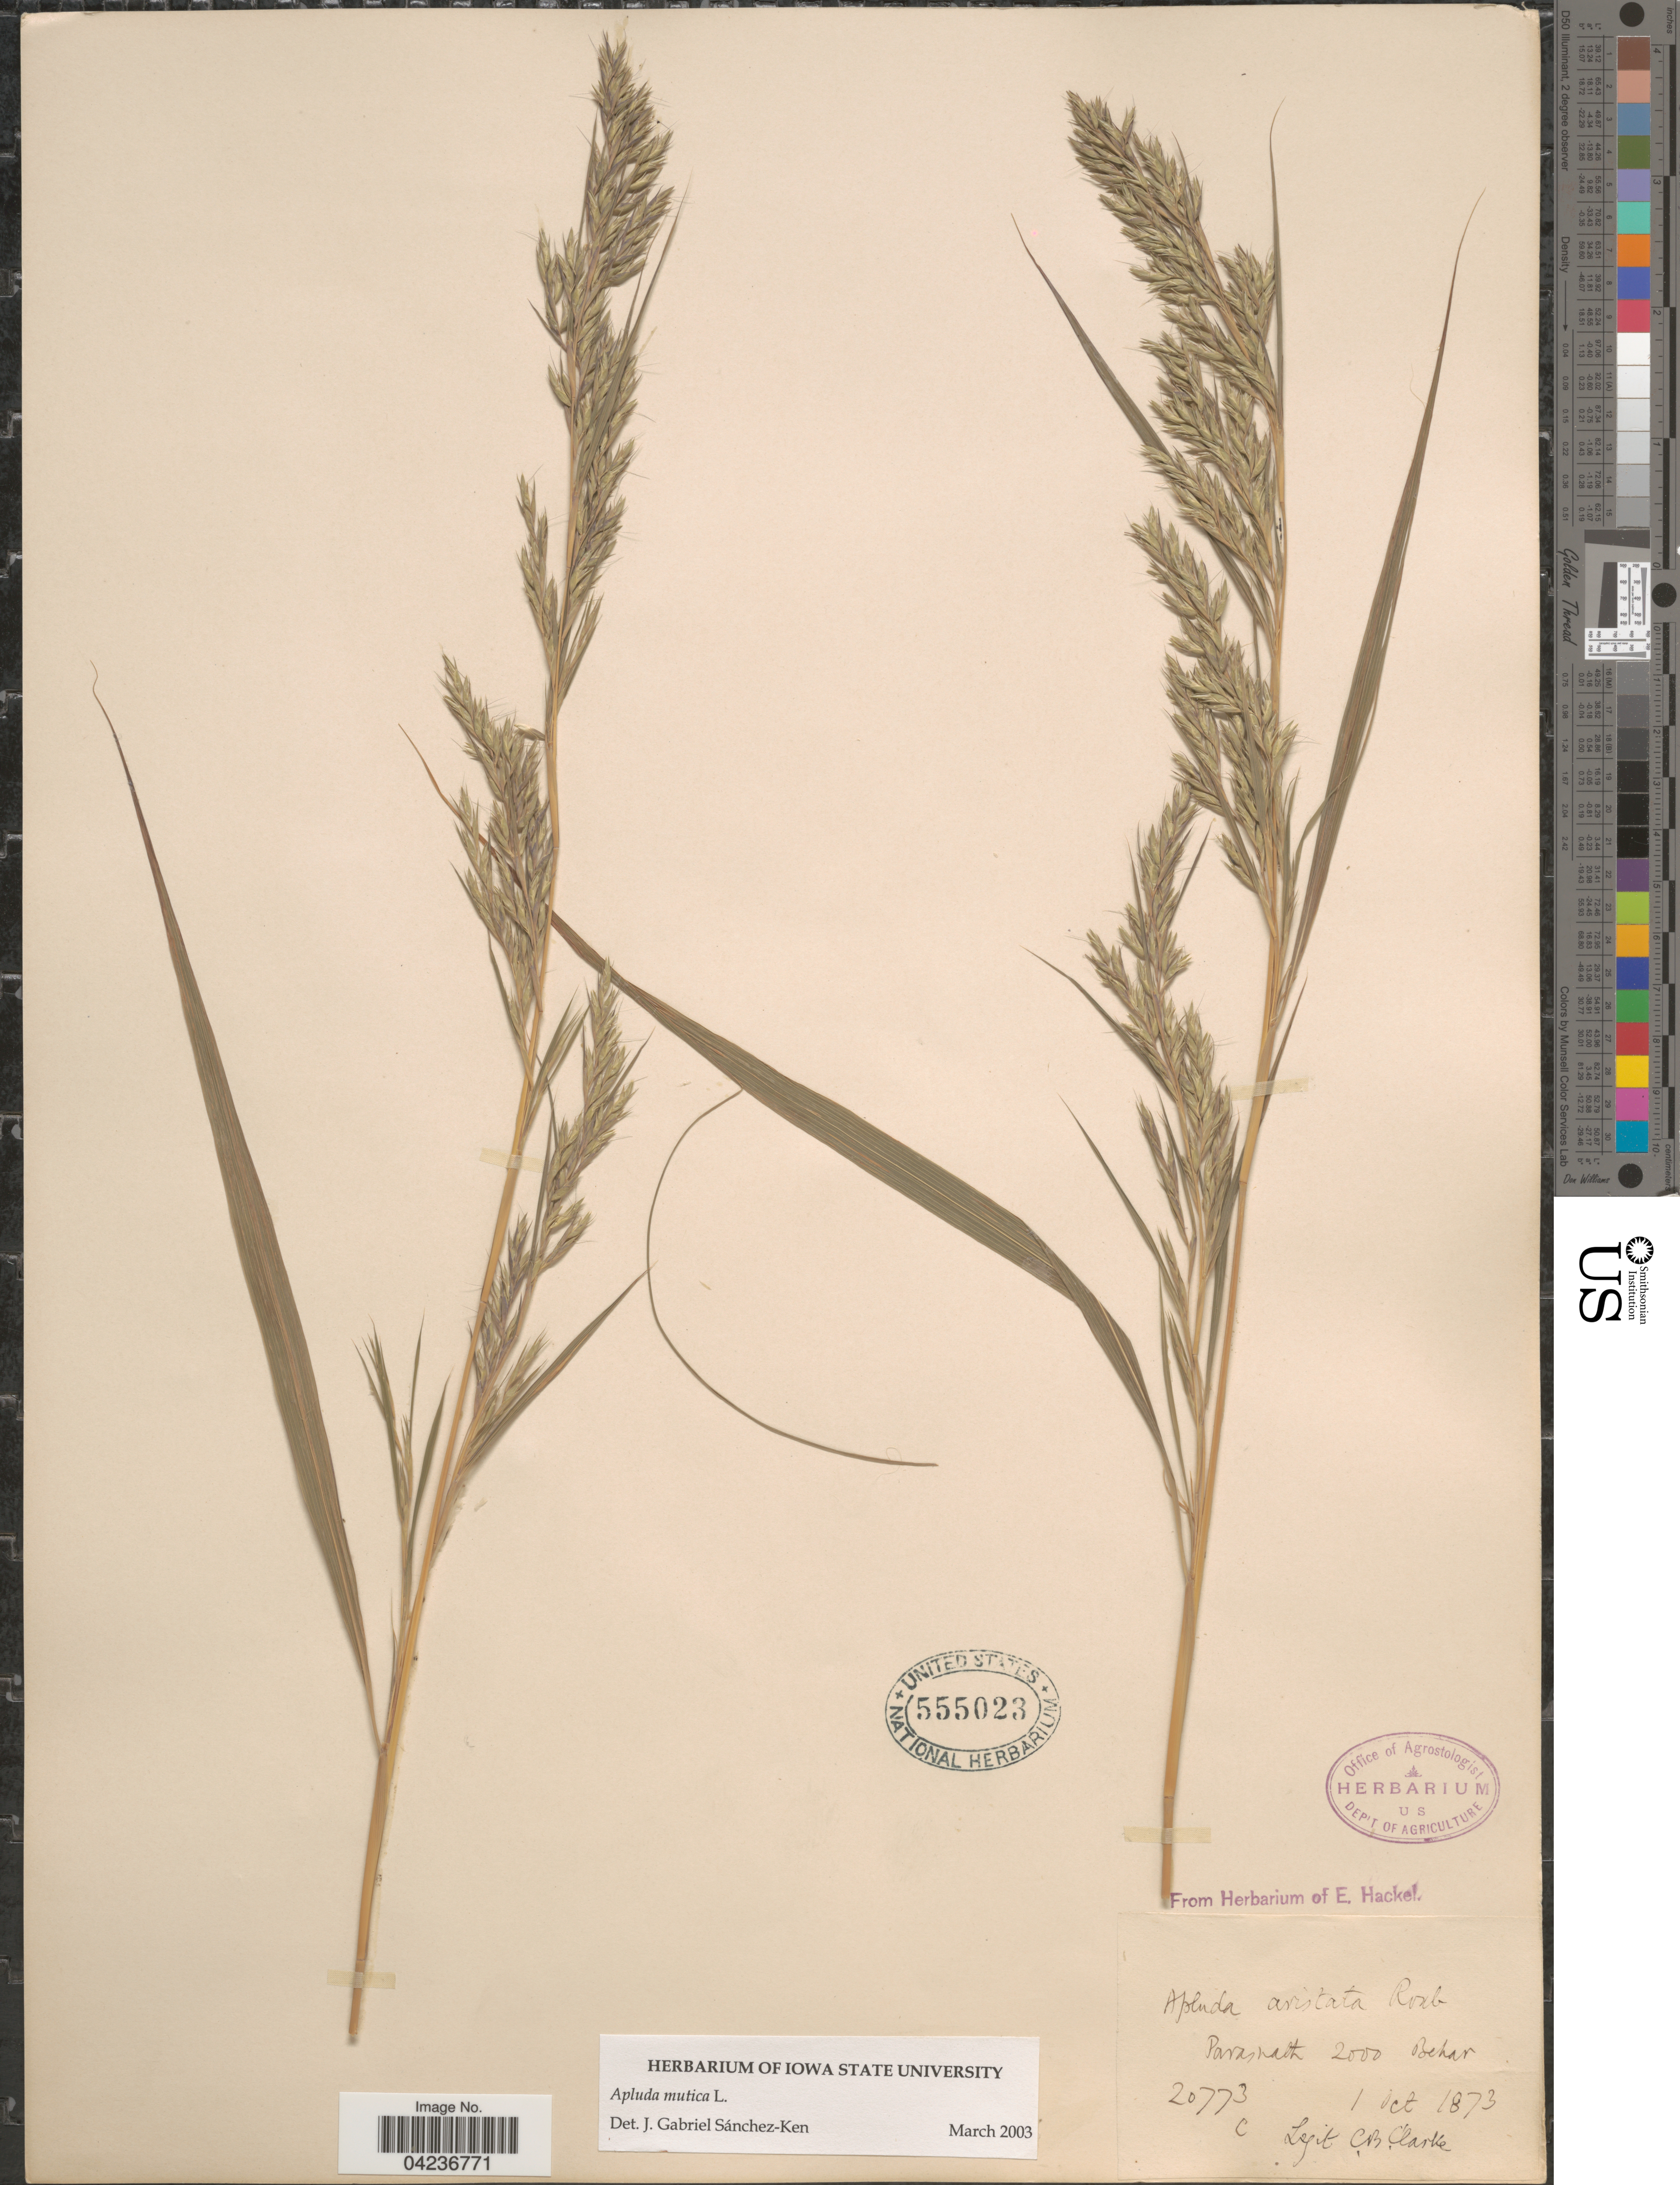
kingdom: Plantae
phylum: Tracheophyta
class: Liliopsida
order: Poales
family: Poaceae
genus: Apluda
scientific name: Apluda mutica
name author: L.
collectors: C. B. Clarke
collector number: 20773C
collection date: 1873-10-01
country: India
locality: Parasnath. Behar.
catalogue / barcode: US 555023